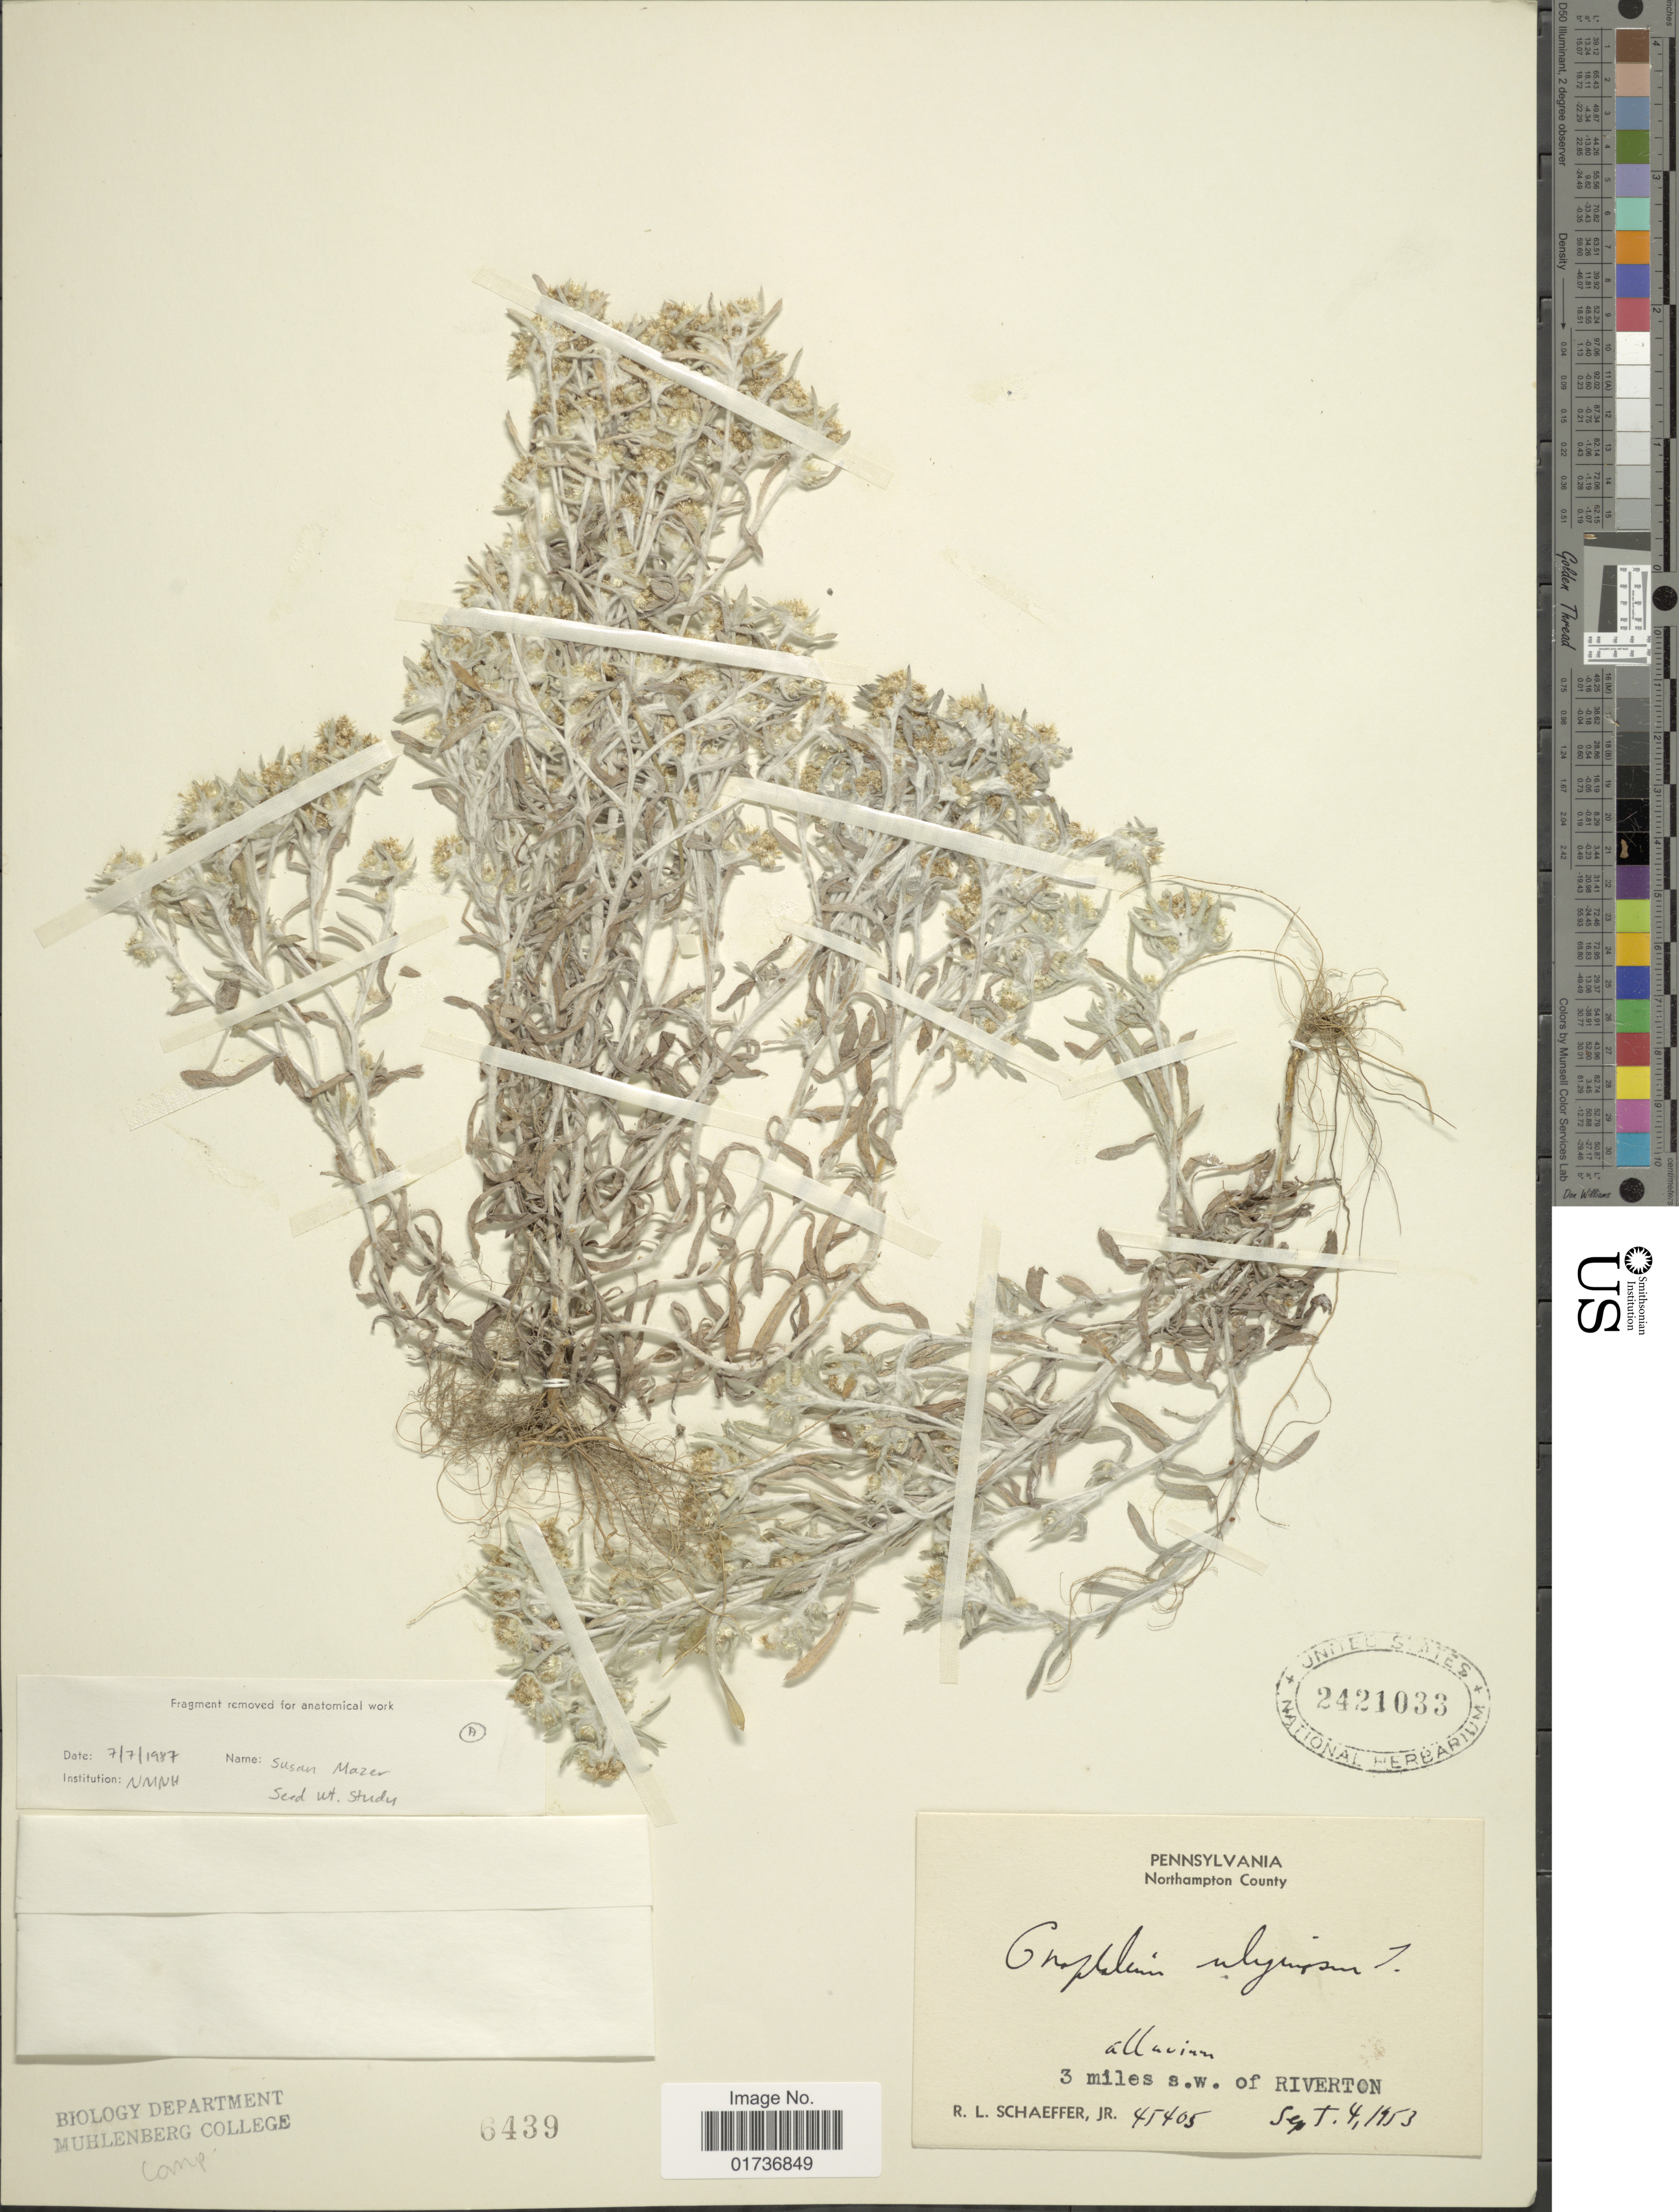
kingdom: Plantae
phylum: Tracheophyta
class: Magnoliopsida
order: Asterales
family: Asteraceae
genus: Gnaphalium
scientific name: Gnaphalium uliginosum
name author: L.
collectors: R. L. Schaeffer Jr.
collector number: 45405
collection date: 1953-09-05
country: United States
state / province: Pennsylvania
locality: Northampton County, Alluviam, 3 miles s.w. of Riverton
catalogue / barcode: US 2421033